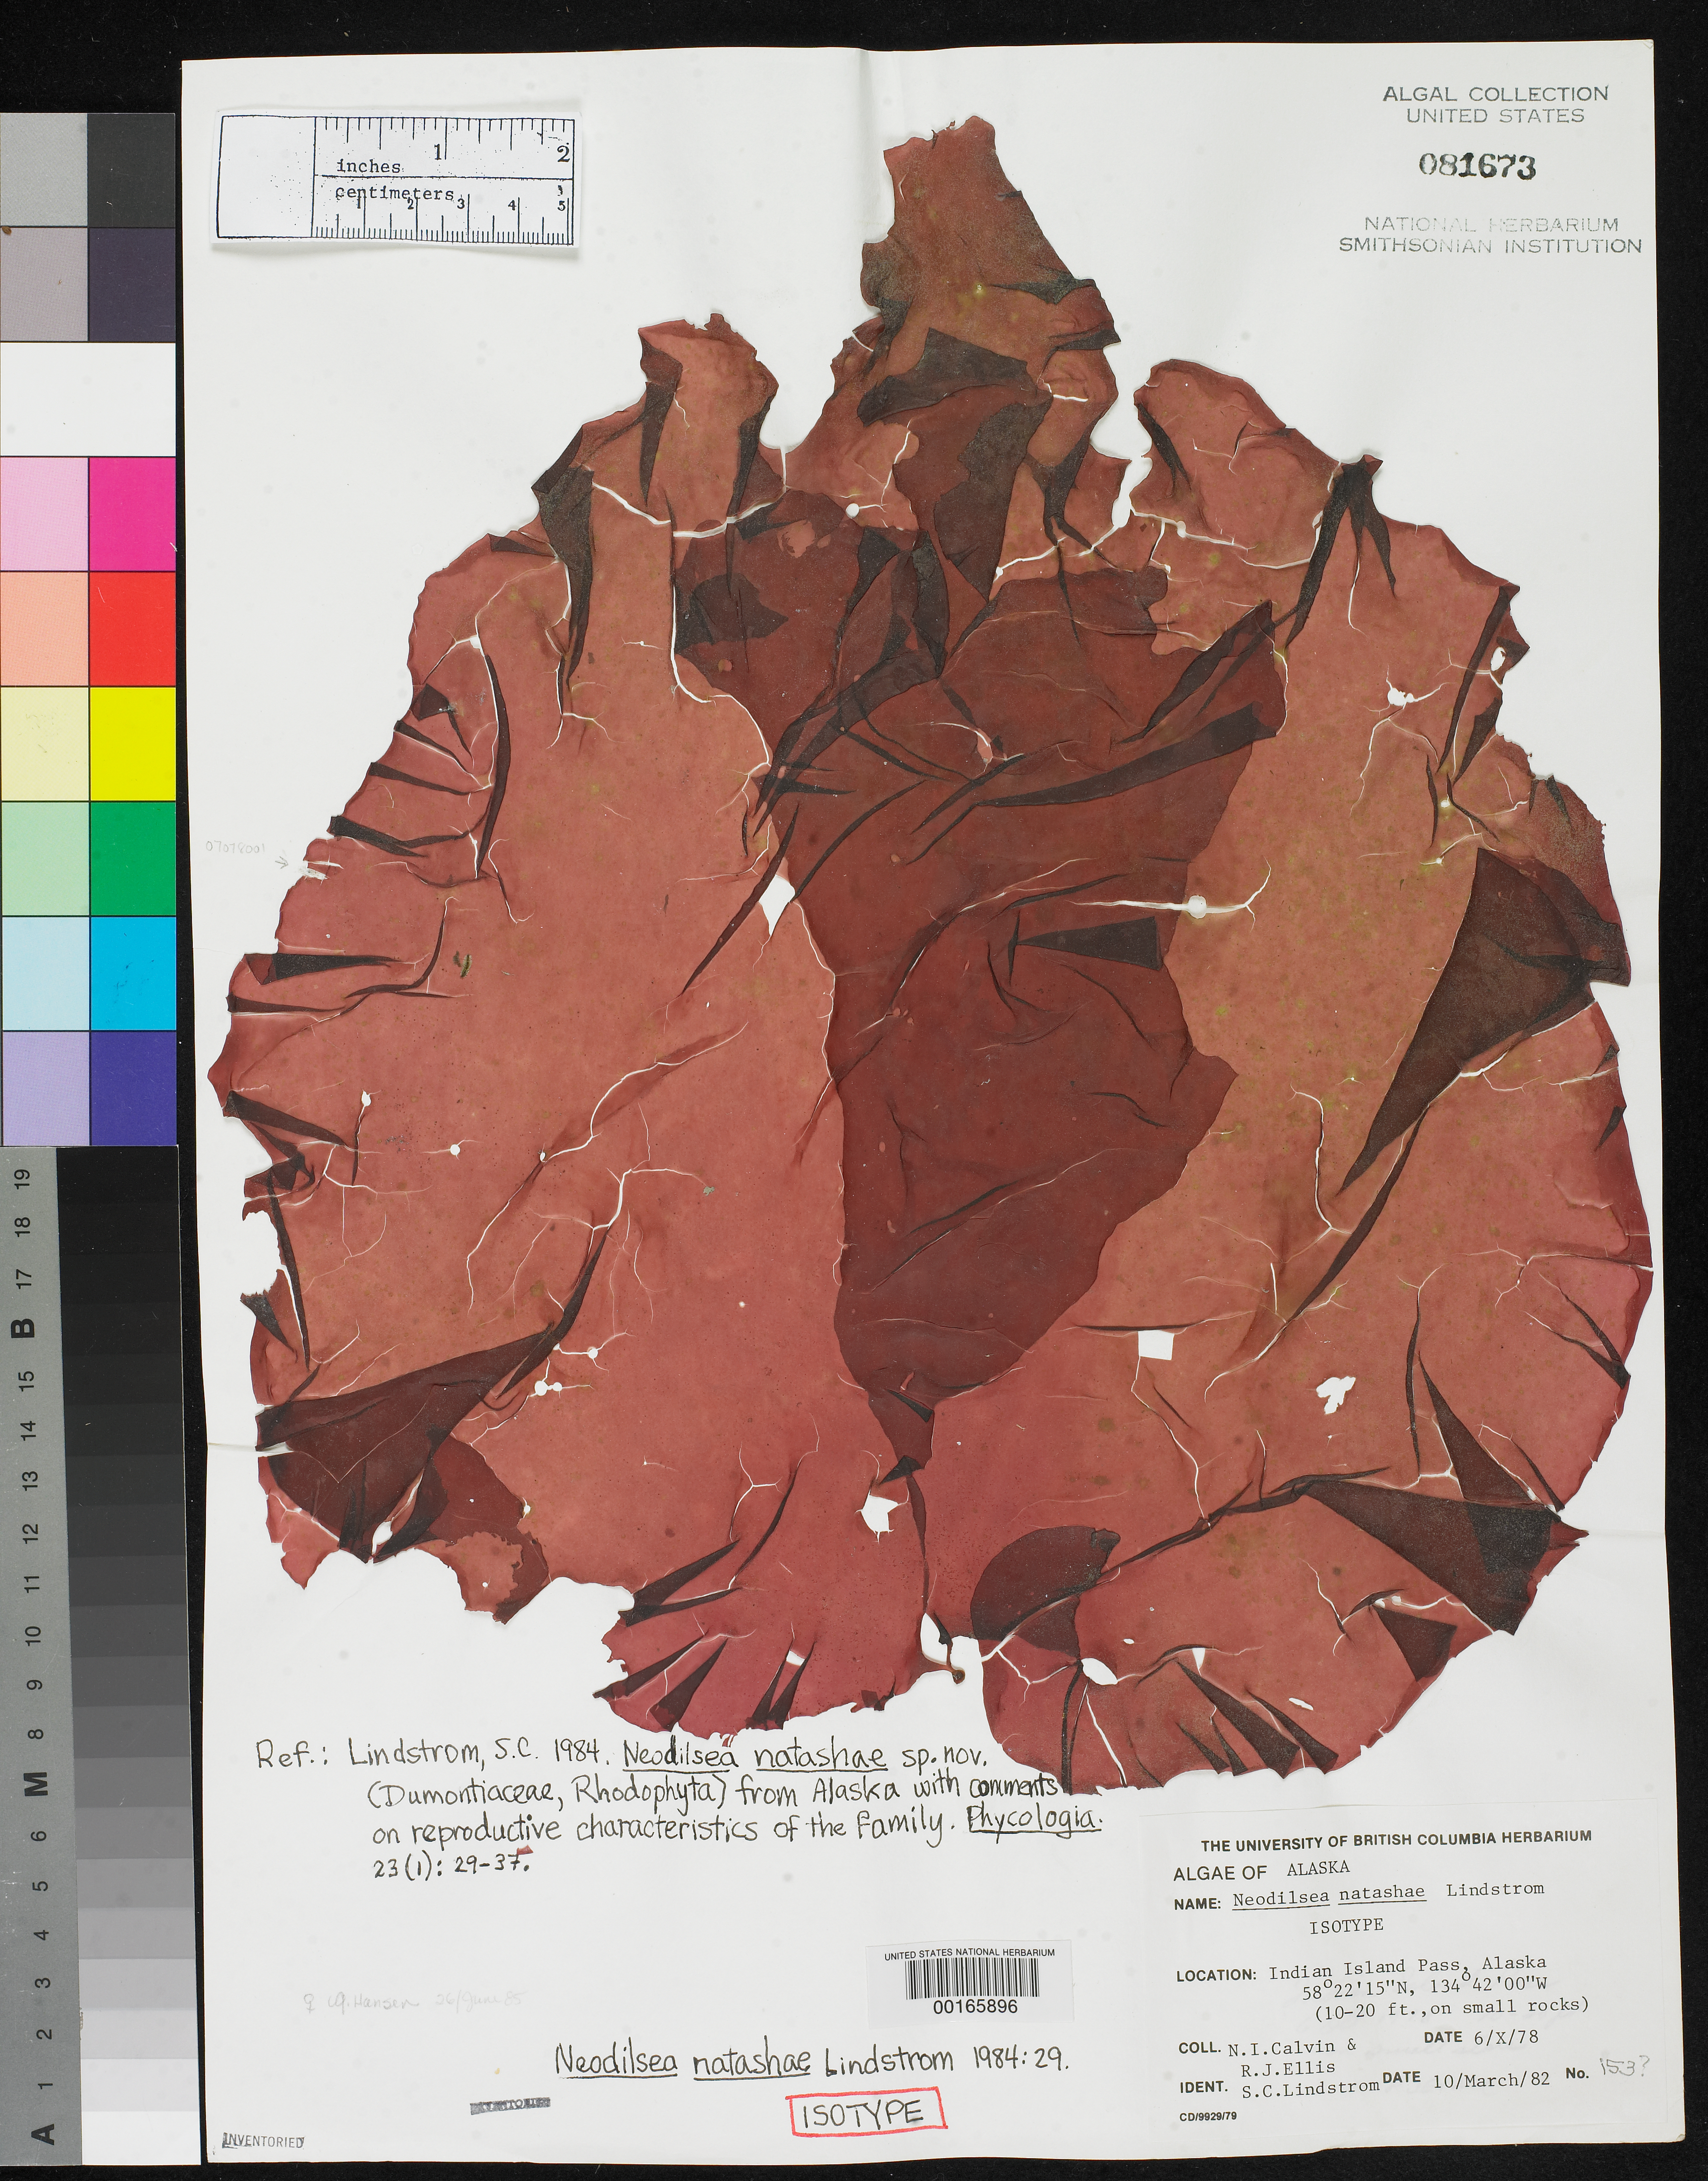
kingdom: Plantae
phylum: Rhodophyta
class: Florideophyceae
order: Gigartinales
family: Dumontiaceae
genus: Neodilsea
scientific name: Neodilsea natashae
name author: S.C. Lindstrom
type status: Isotype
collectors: N. Calvin & R. Ellis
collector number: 153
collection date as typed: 06 Oct 1978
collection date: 1978-10-06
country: United States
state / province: Alaska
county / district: Juneau Division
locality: Indian Island Pass, between Indian Island (58°22'15"N, 134°42'00"W) and Coghlan Island (58°20'15"N, 134°42'00"W).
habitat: Depth 20 feet, on small rocks.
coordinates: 58°22'15"N; 58°20'15"N, 134°42'00"W; 134°42'00"W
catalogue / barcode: US 81673